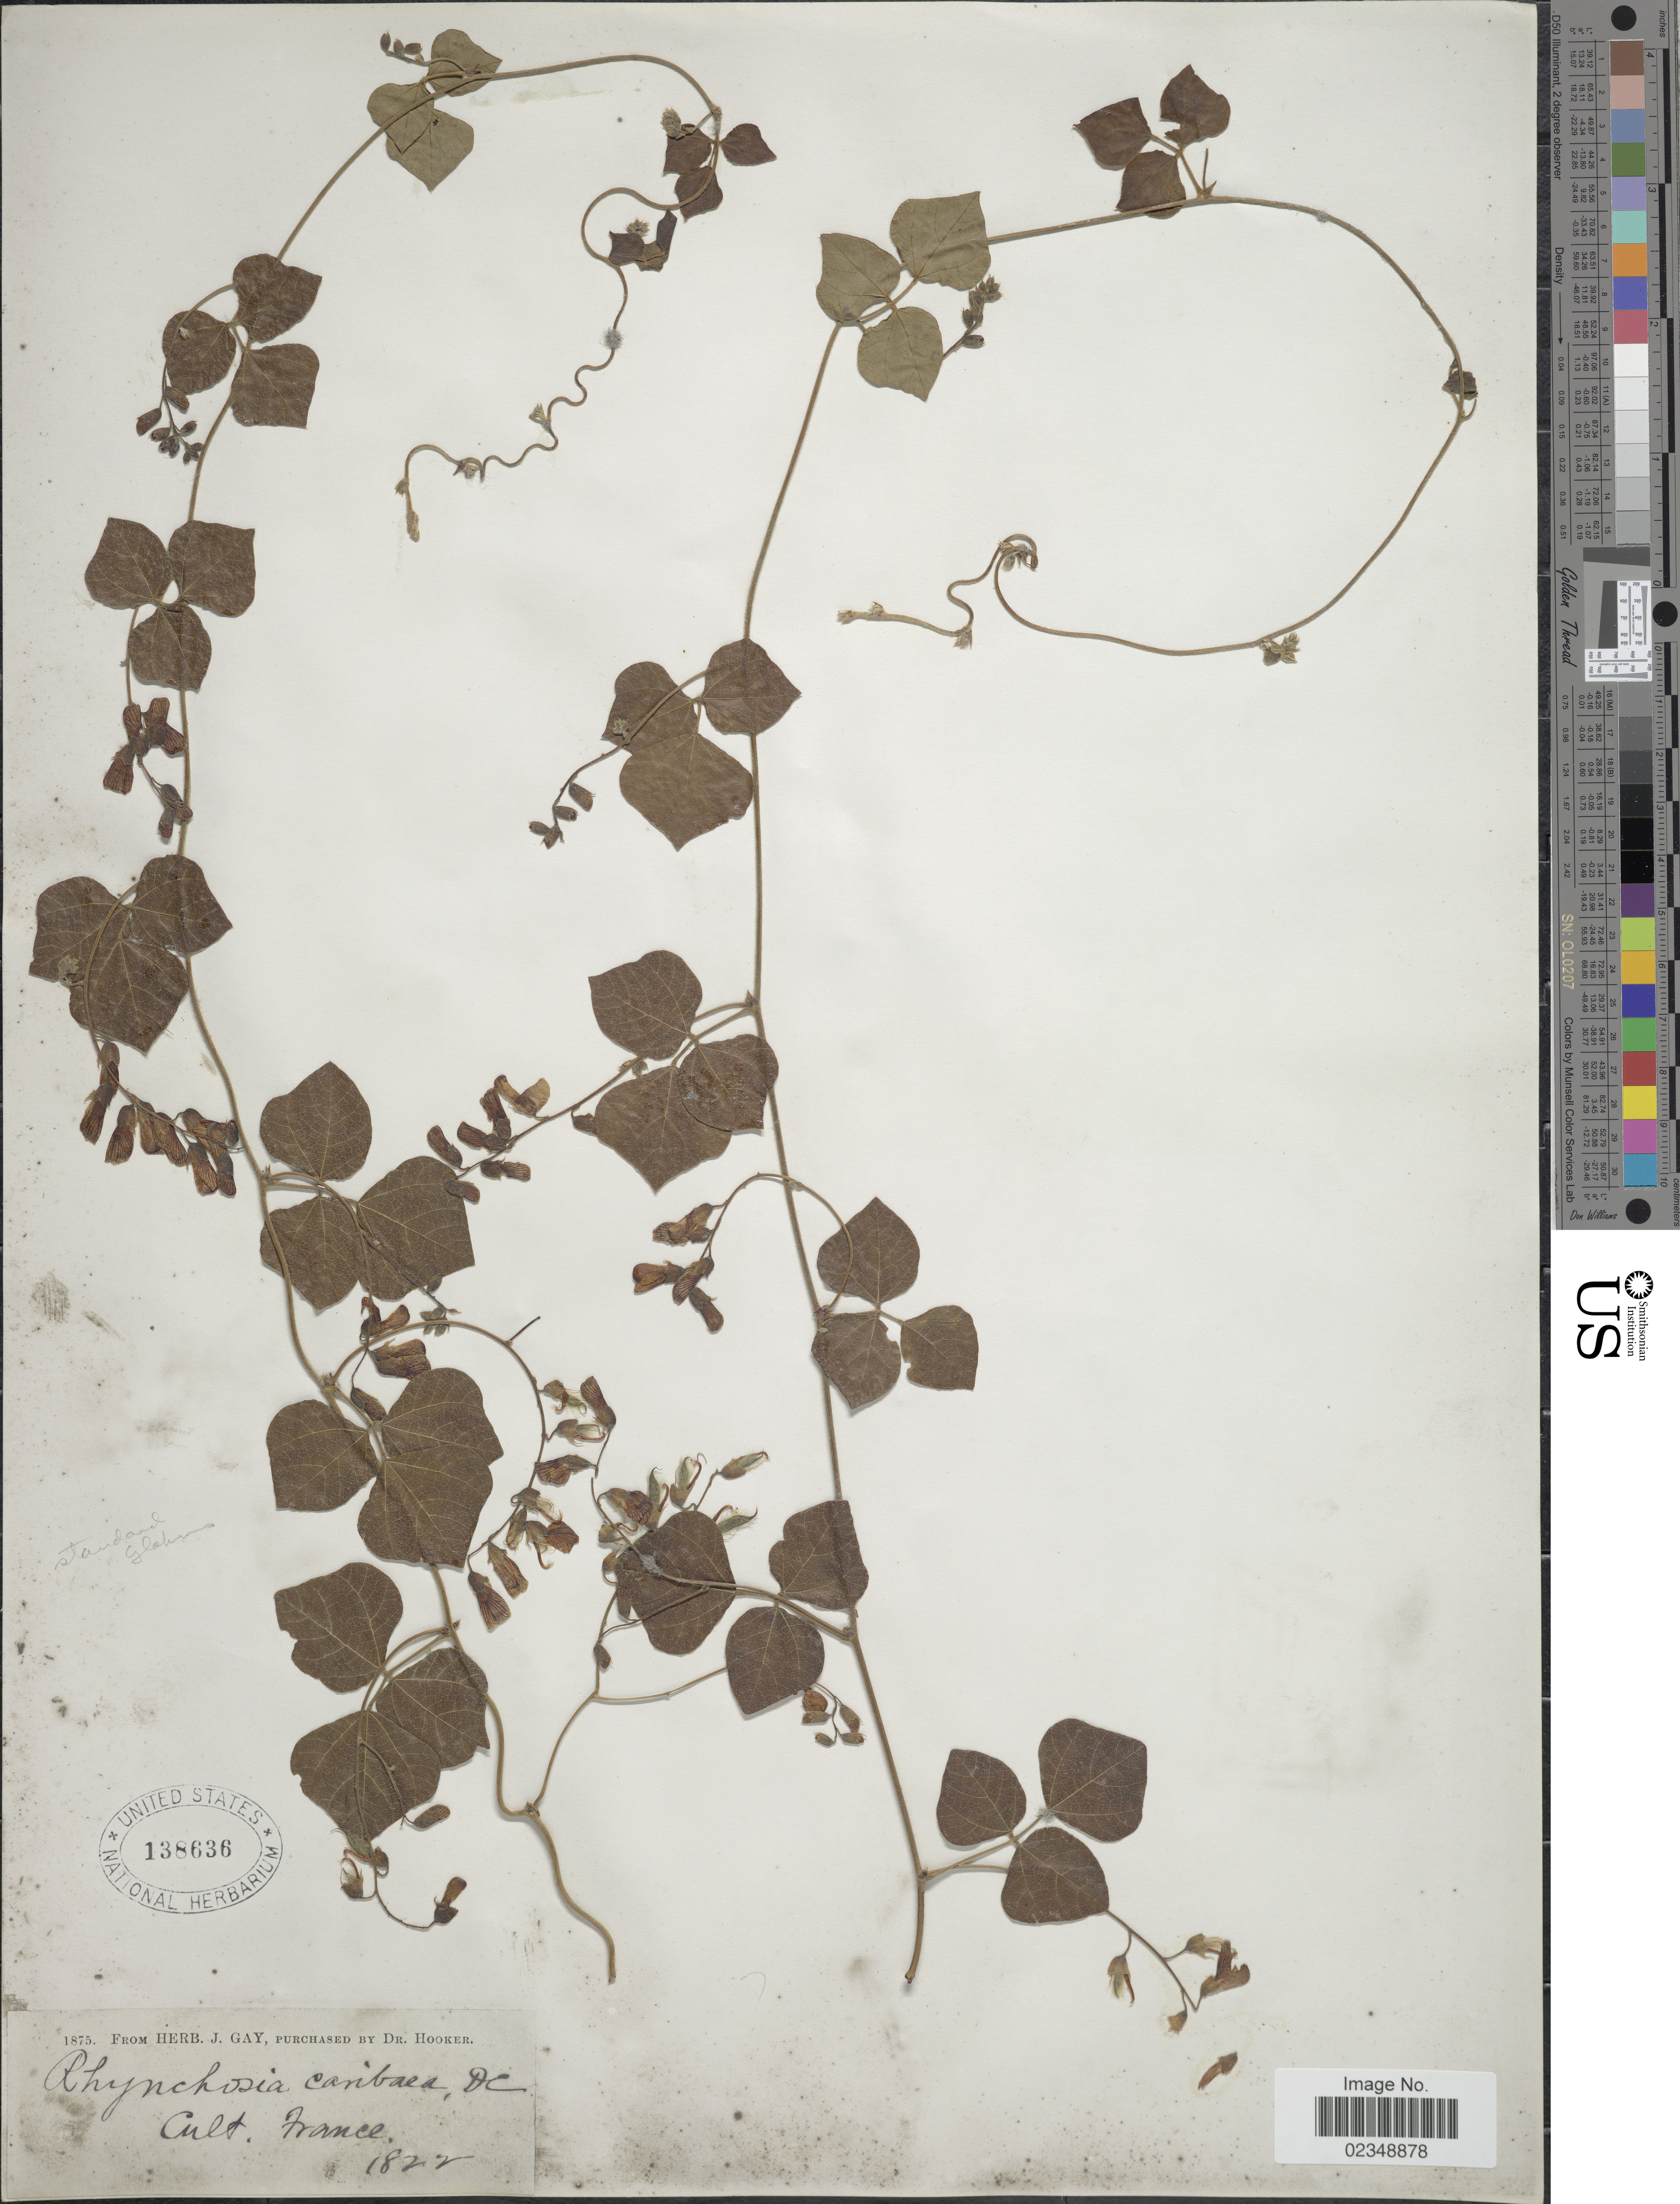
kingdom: Plantae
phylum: Tracheophyta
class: Magnoliopsida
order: Fabales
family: Fabaceae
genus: Rhynchosia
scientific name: Rhynchosia gibba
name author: E. Mey.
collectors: ex herb. J. Gay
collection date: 1822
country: France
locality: Cult. France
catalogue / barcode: US 138636